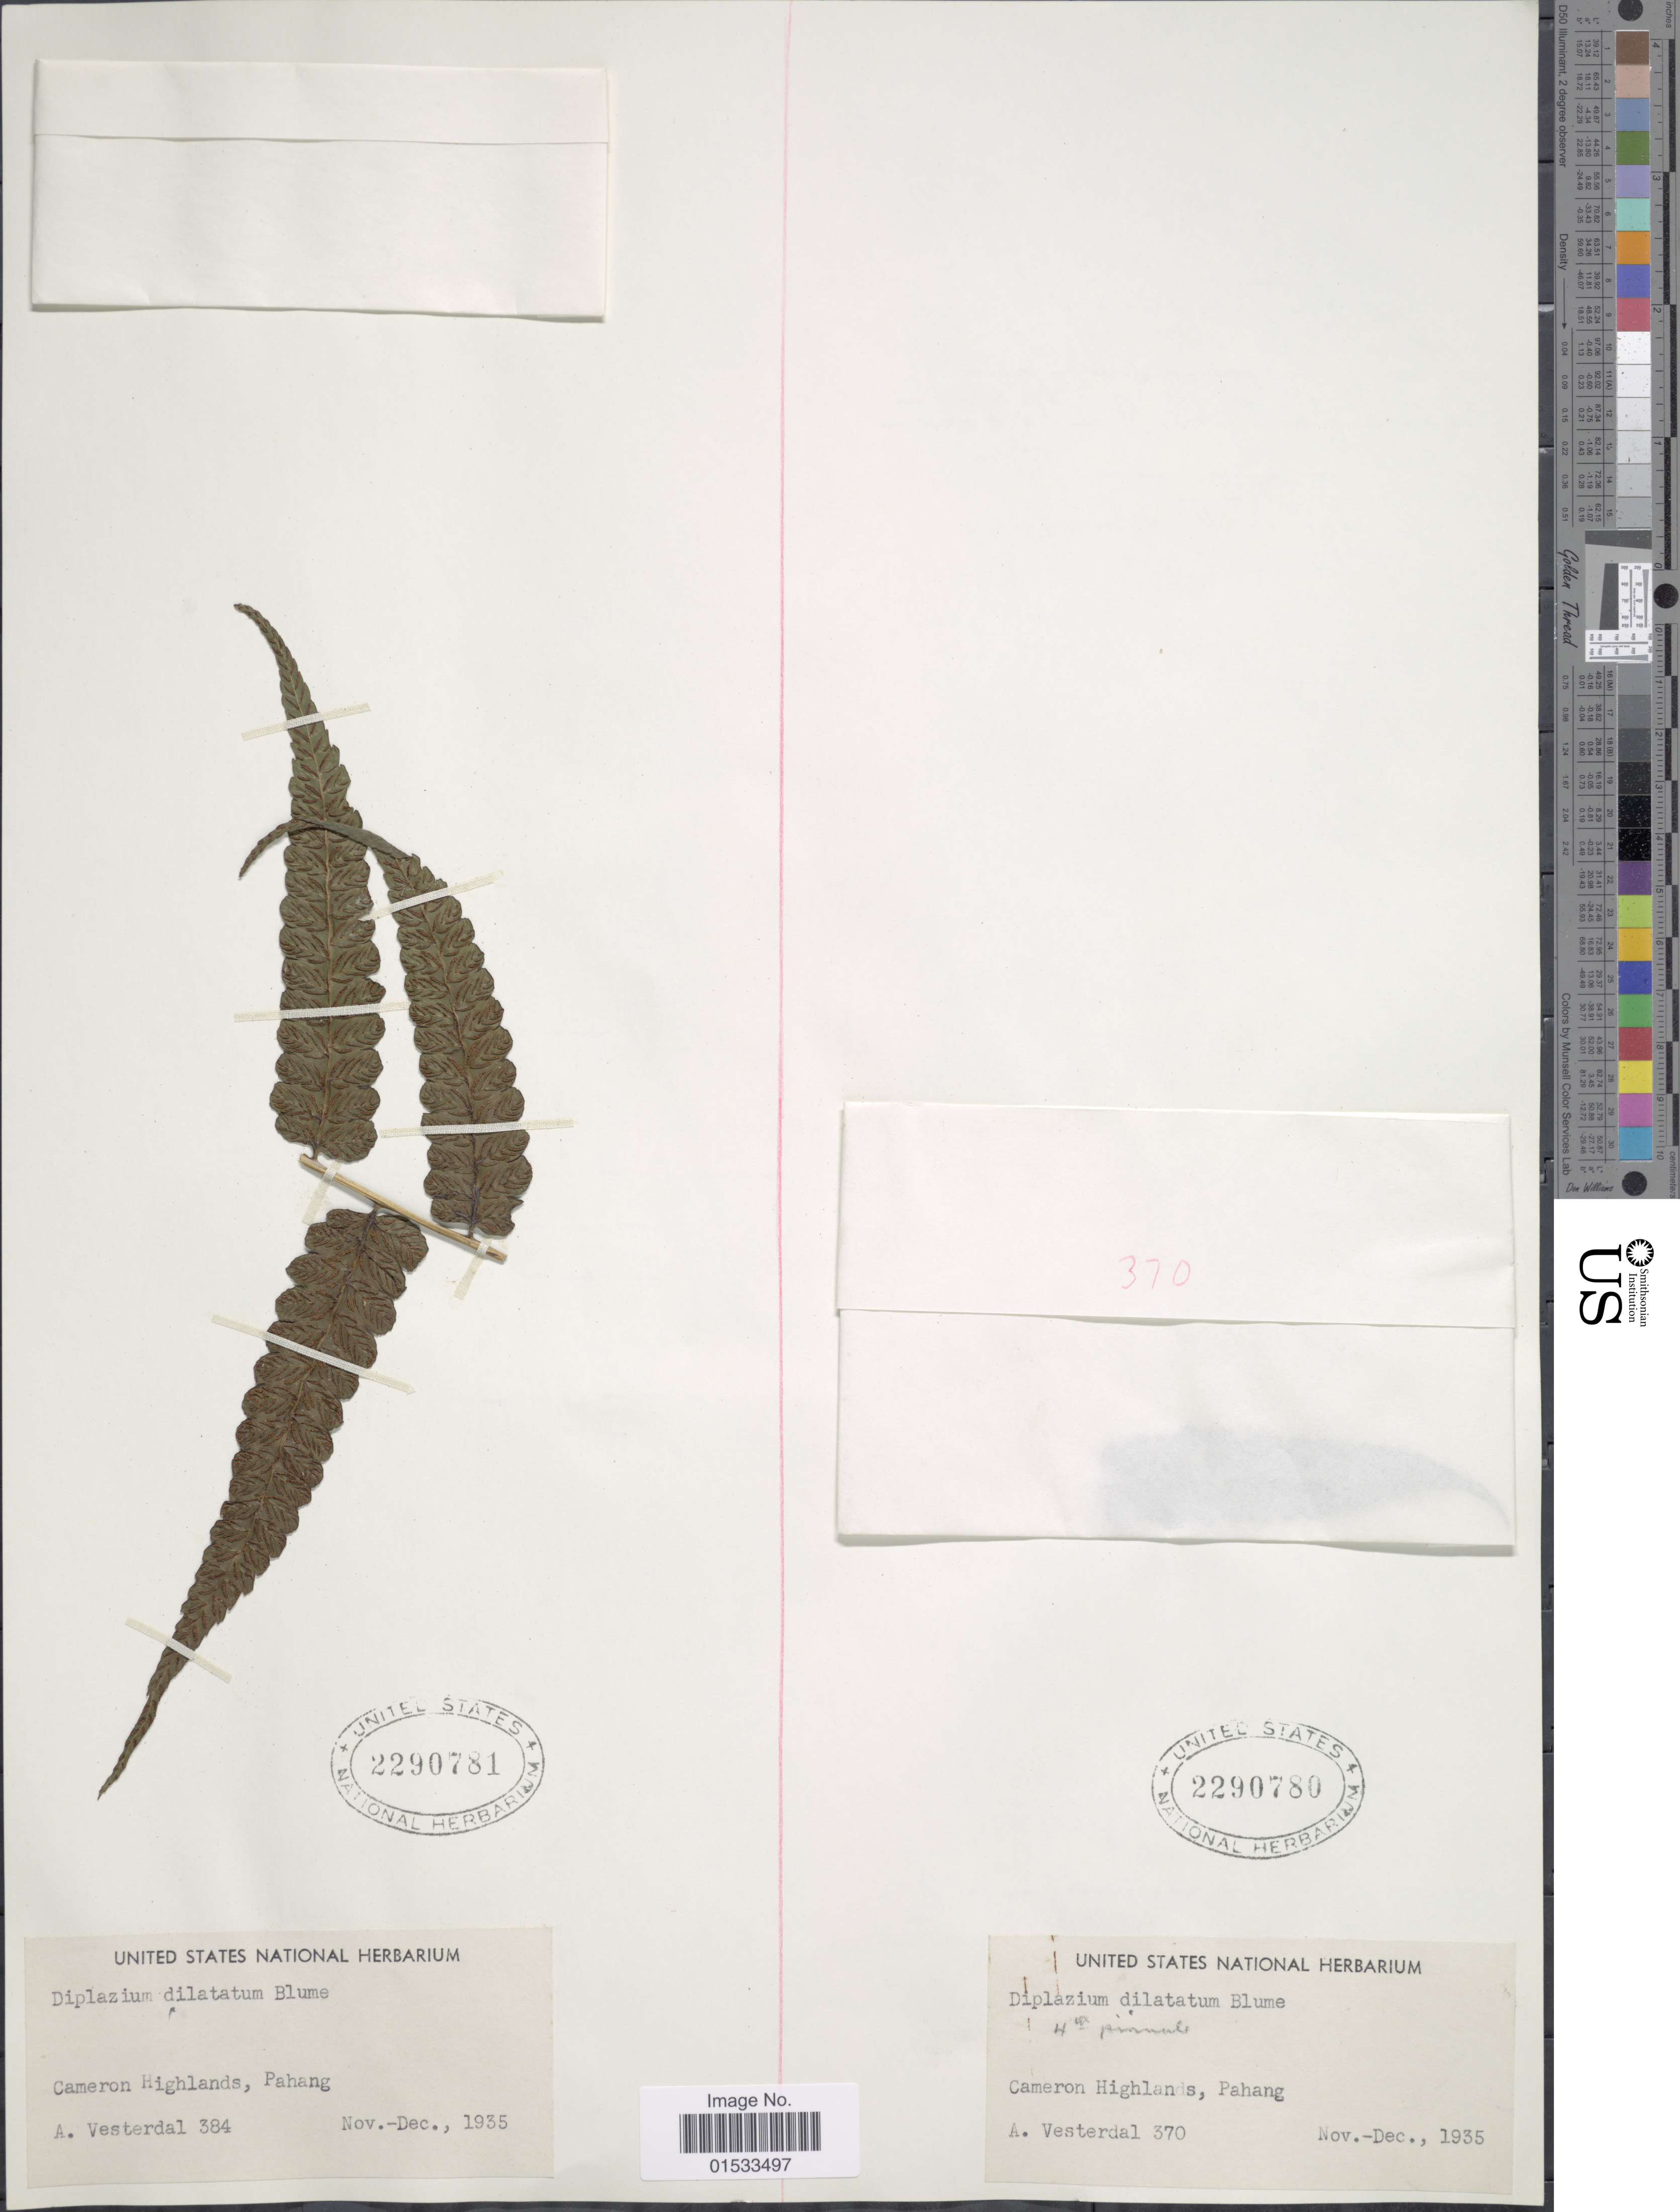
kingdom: Plantae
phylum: Tracheophyta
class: Polypodiopsida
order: Polypodiales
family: Athyriaceae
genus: Diplazium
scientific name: Diplazium dilatatum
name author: Blume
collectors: A. Vesterdal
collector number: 370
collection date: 1935-11/1935-12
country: Malaysia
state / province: Pahang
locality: Cameron Highlands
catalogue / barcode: US 2290780